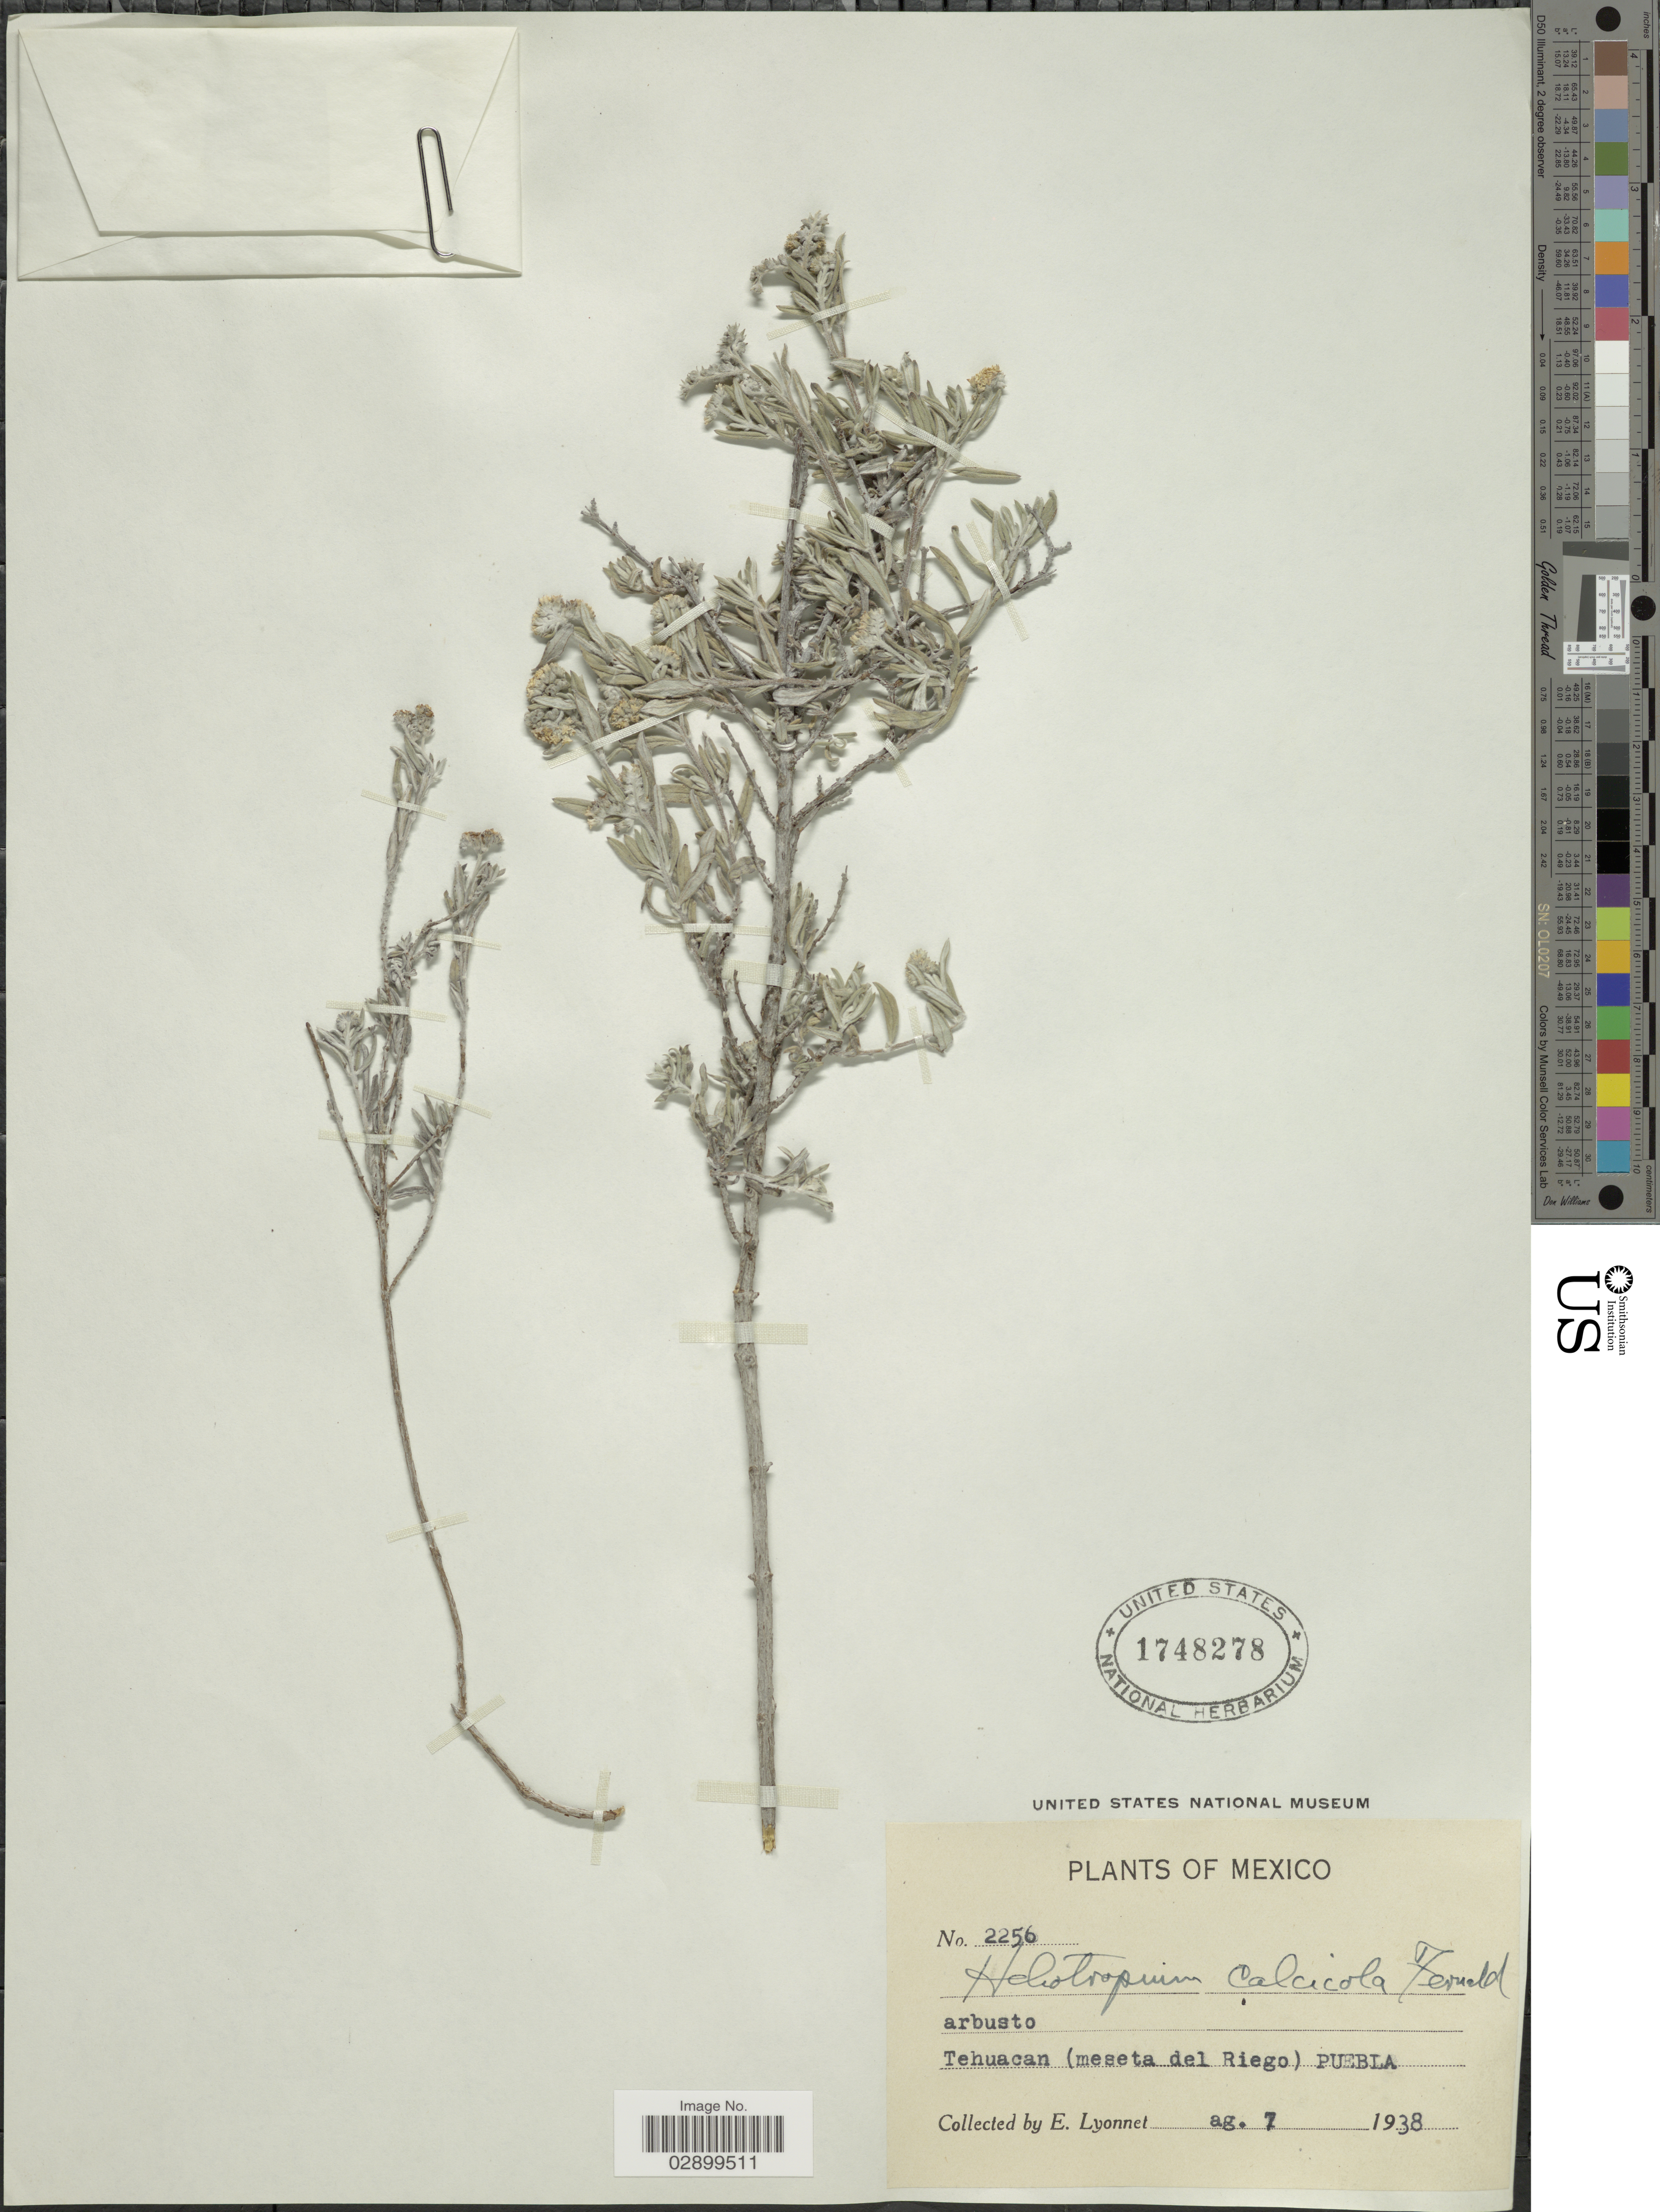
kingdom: Plantae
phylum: Tracheophyta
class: Magnoliopsida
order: Boraginales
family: Heliotropiaceae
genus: Heliotropium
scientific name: Heliotropium calcicola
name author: Fernald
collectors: E. Lyonnet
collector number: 2256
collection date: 1938-08-07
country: Mexico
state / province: Puebla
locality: Tehuacan (meseta del Riego).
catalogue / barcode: US 1748278